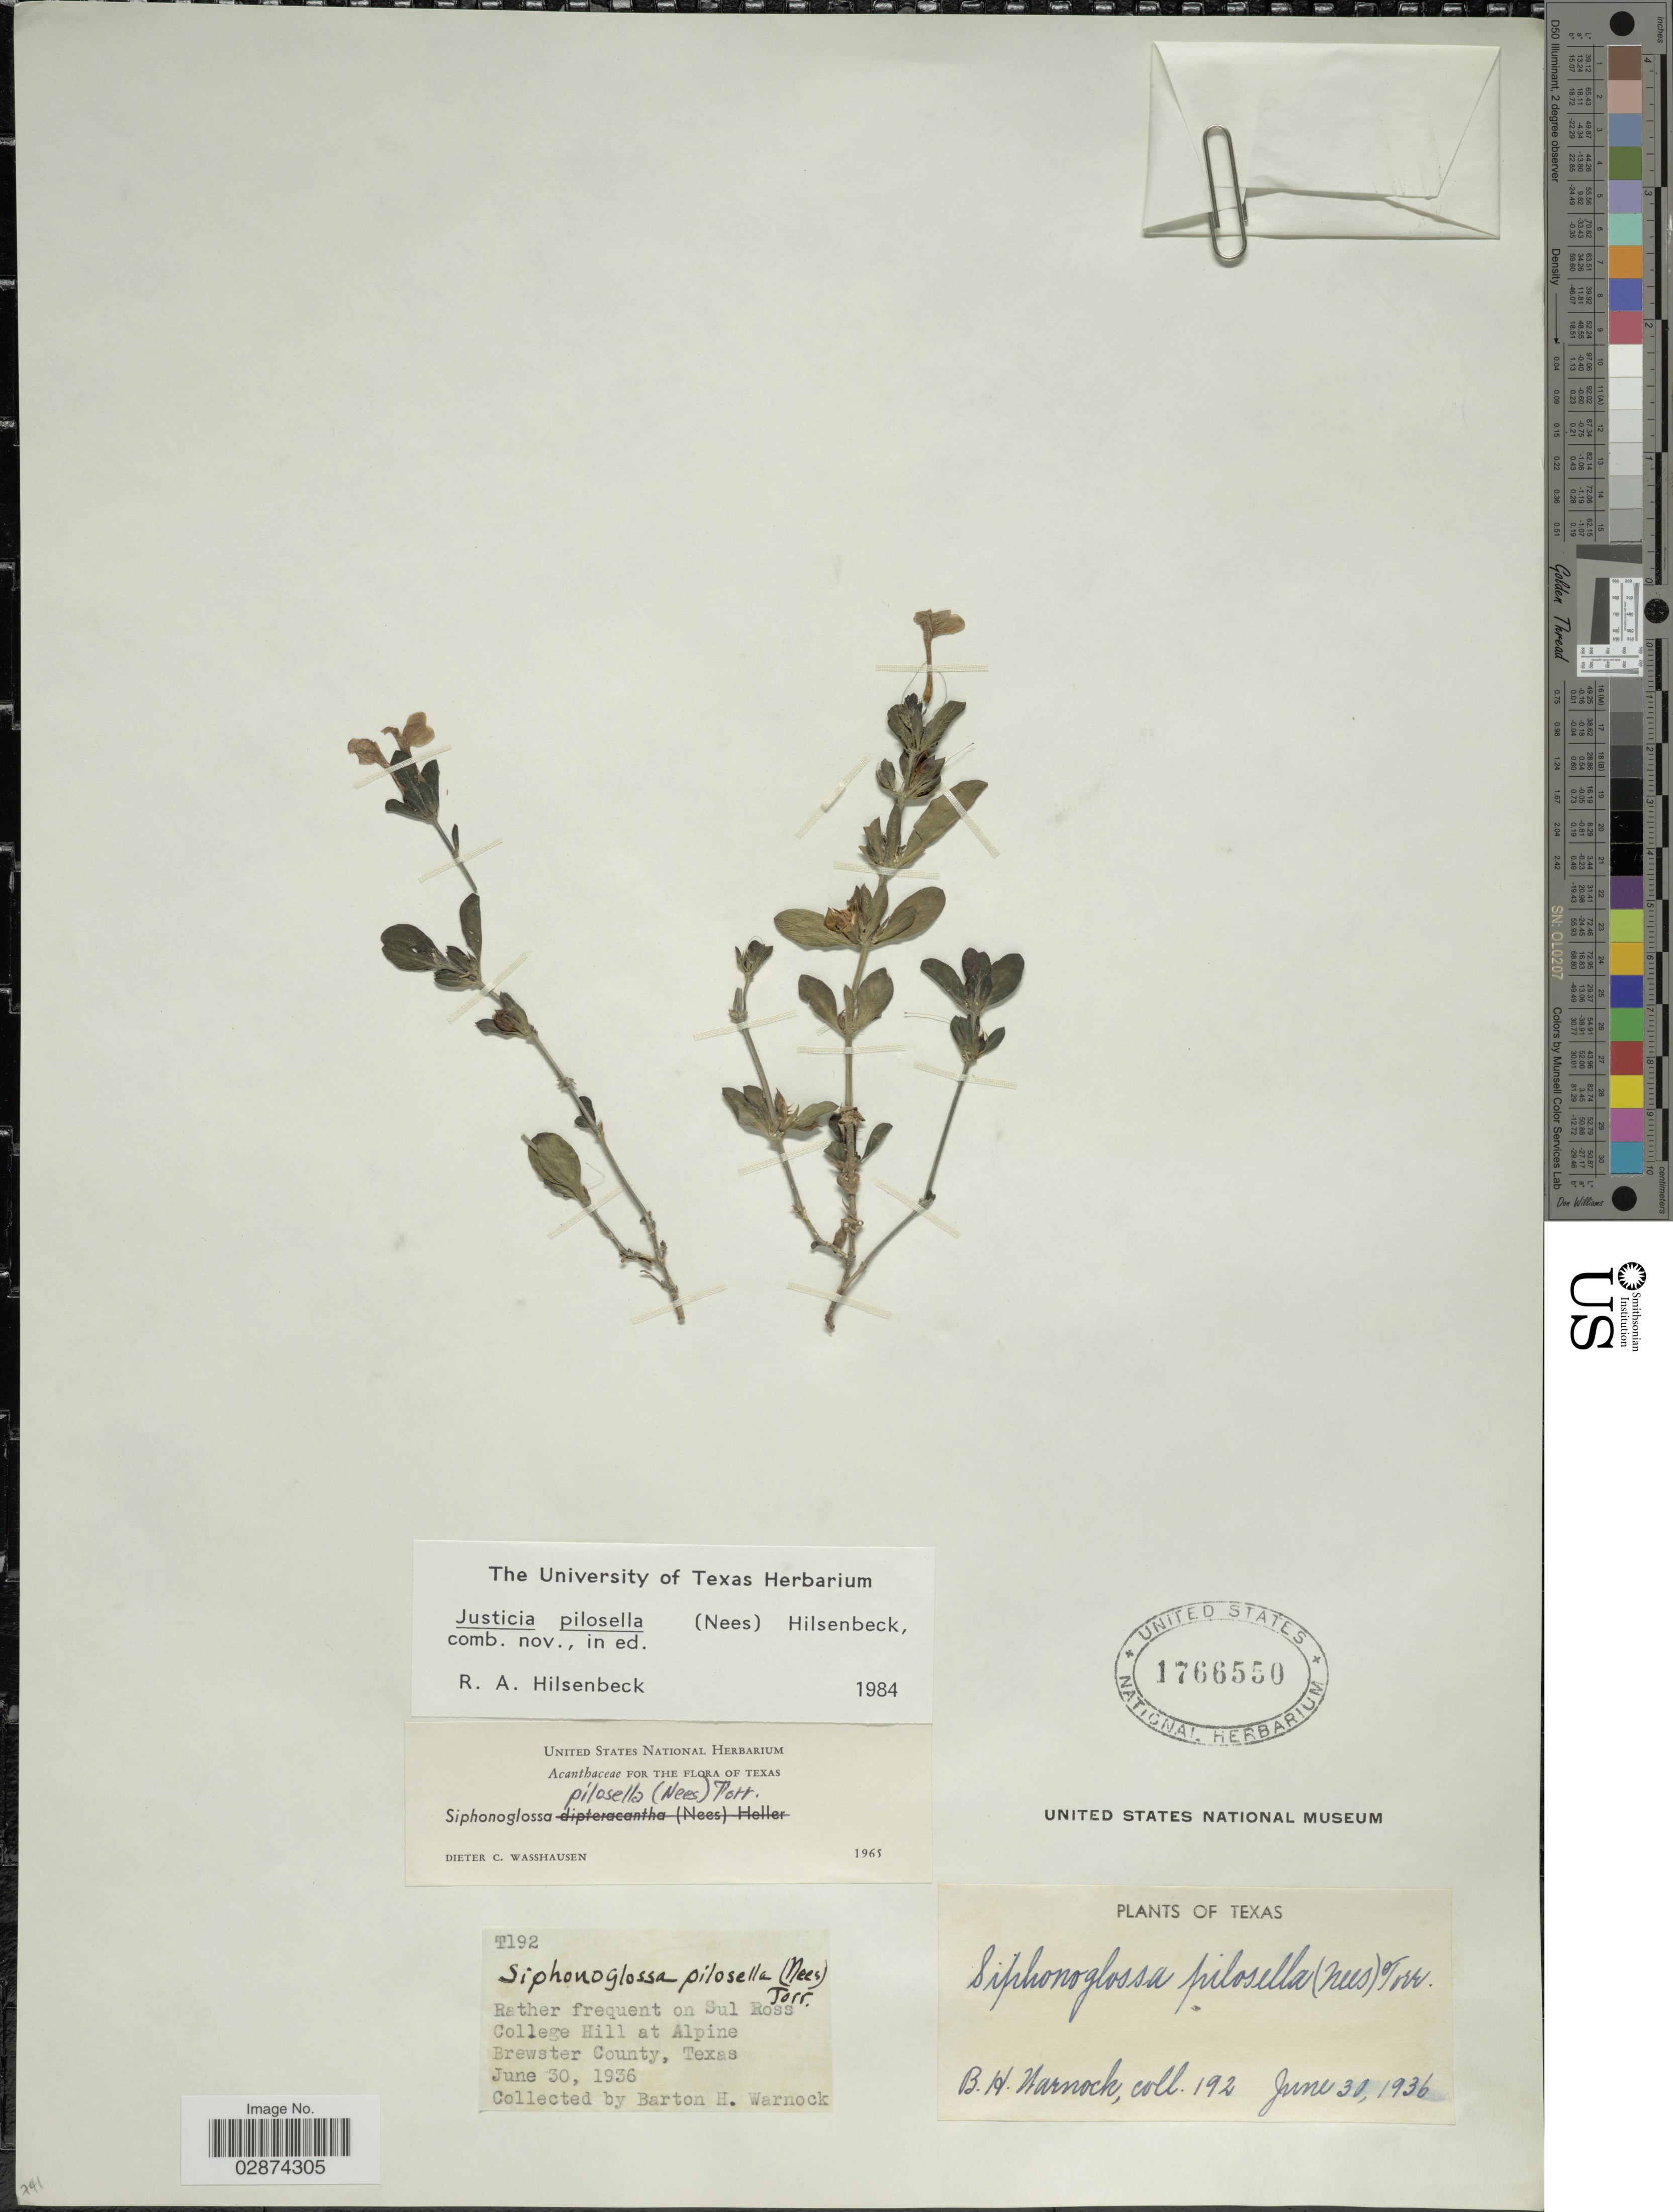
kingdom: Plantae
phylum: Tracheophyta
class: Magnoliopsida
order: Lamiales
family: Acanthaceae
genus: Justicia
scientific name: Justicia pilosella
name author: (Nees) Hilsenb.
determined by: Fisher, Amanda, (LOB), California State University, Long Beach (UNITED STATES)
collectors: B. H. Warnock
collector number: T192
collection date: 1936-06-30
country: United States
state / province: Texas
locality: Rather frequent on Sul Ross College Hill at Alpine. Brewster County.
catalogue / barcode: US 1766550